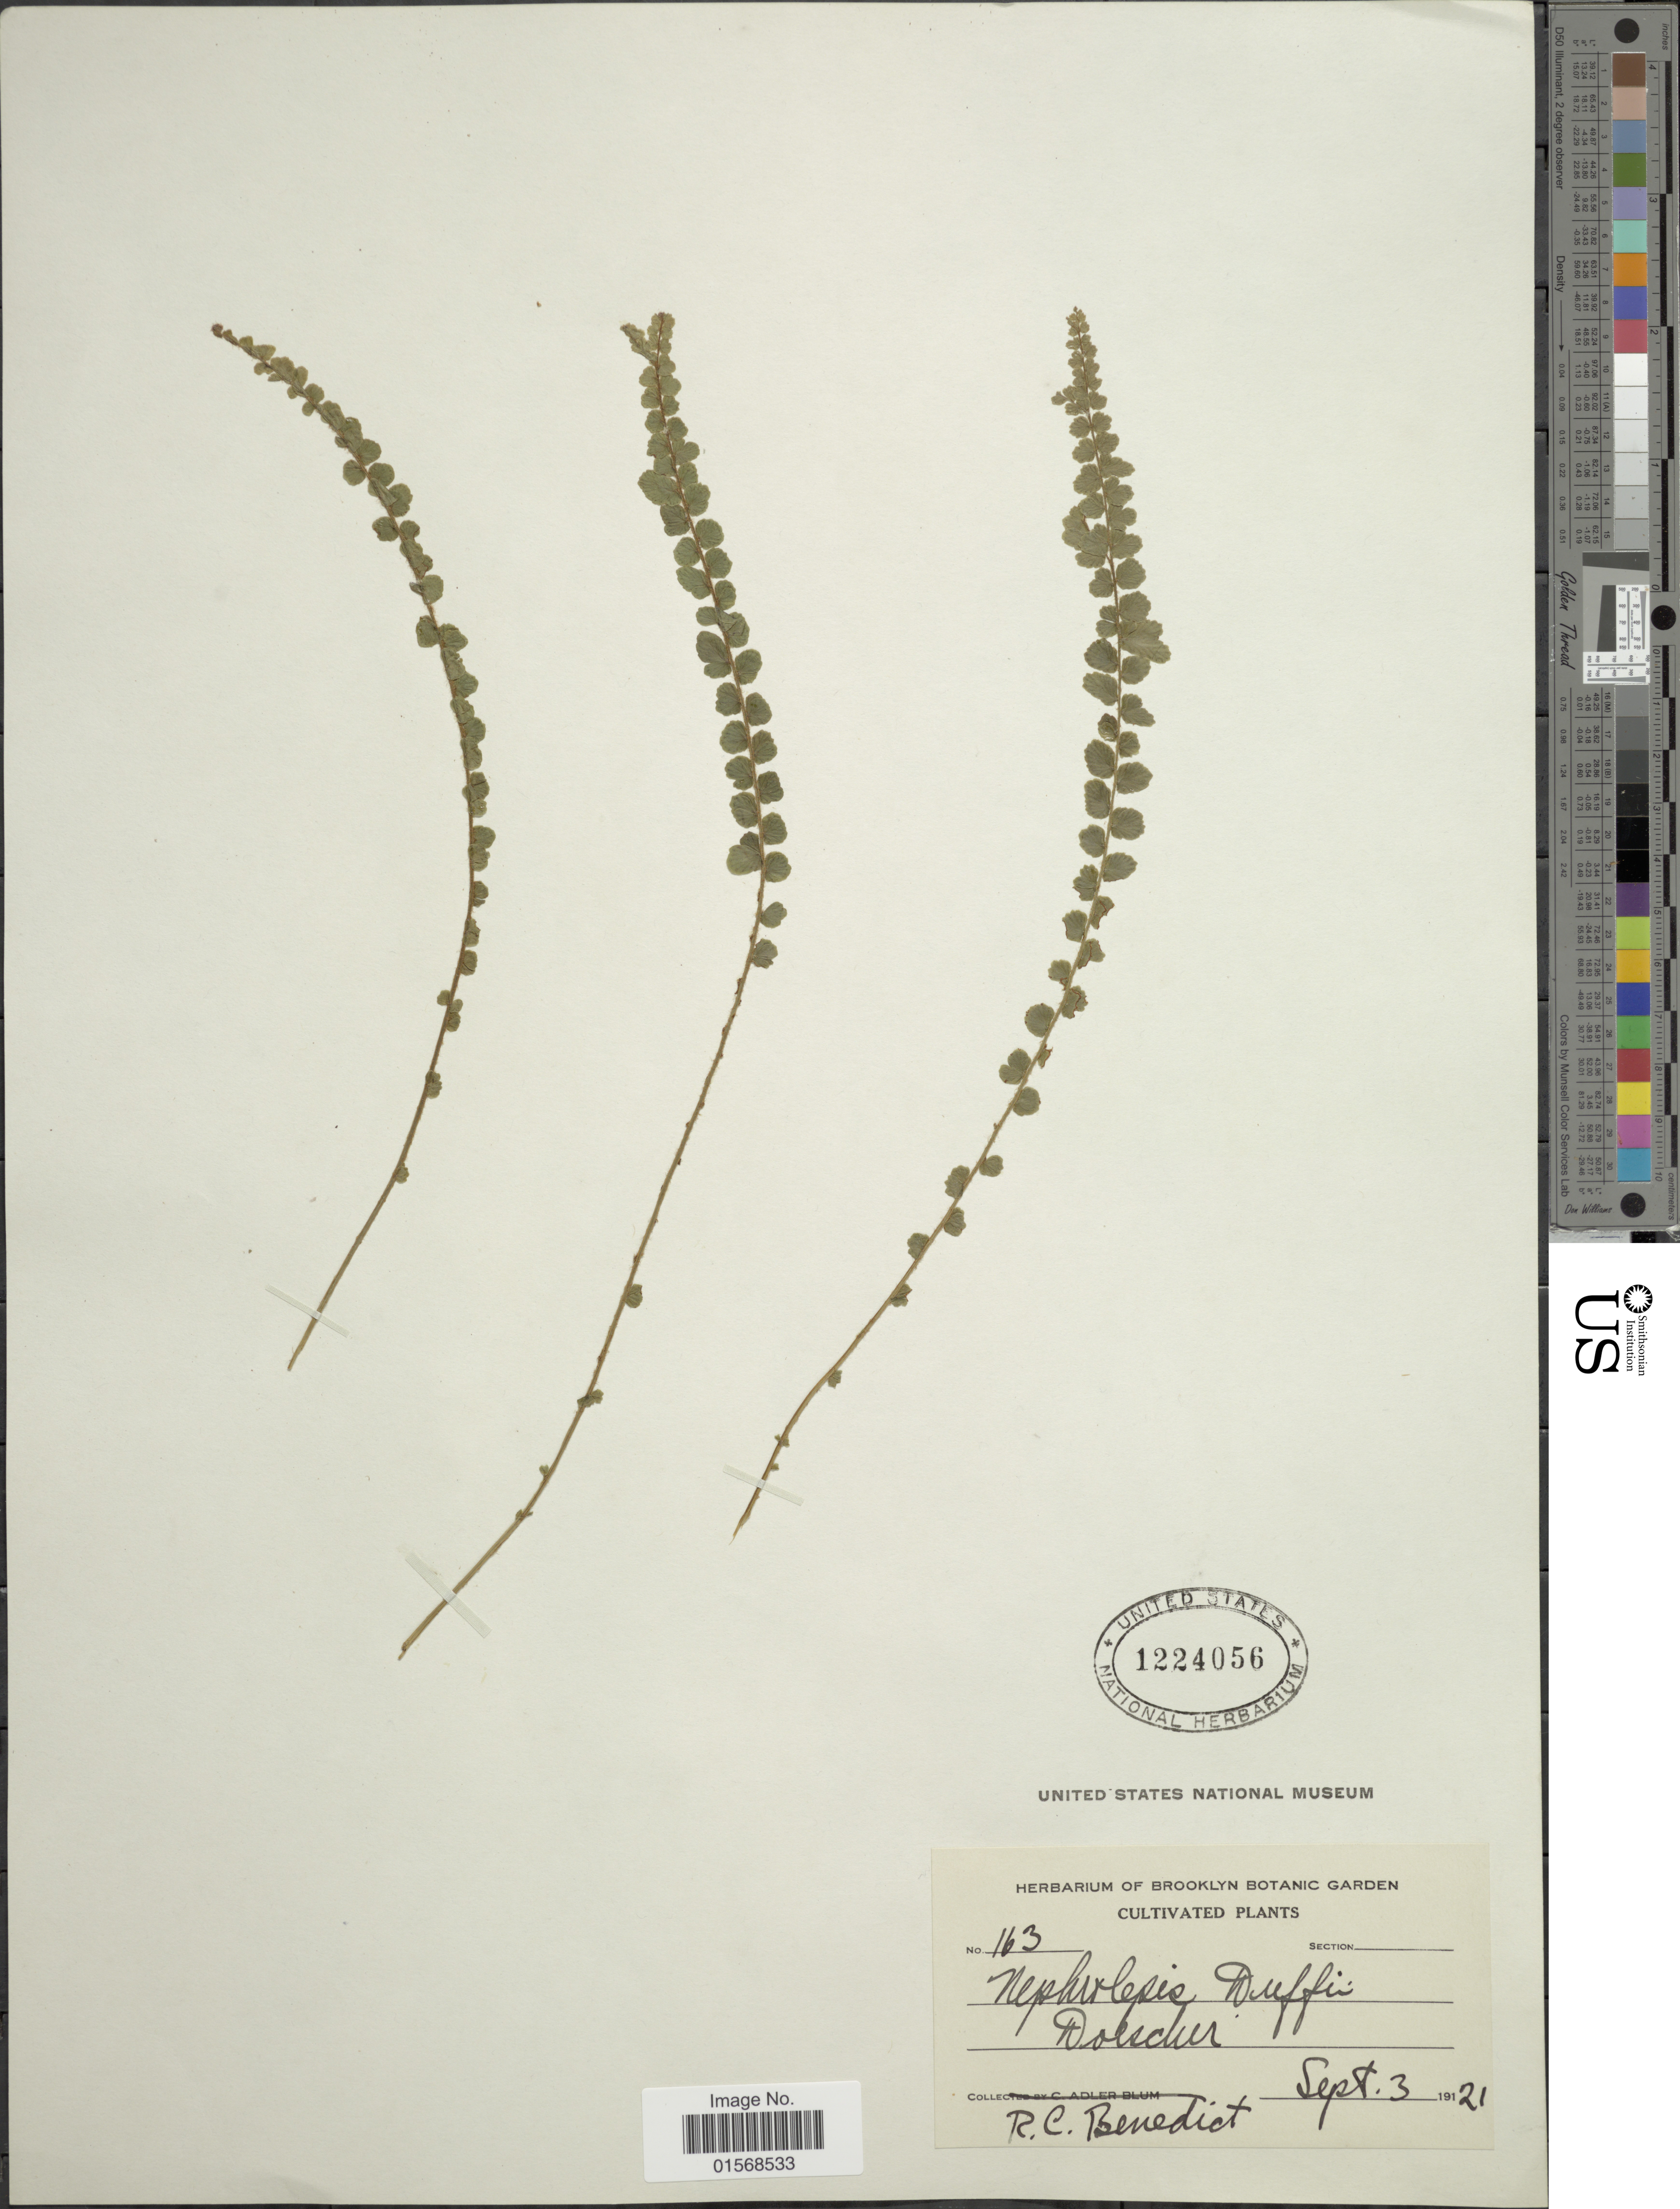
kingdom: Plantae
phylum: Tracheophyta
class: Polypodiopsida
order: Polypodiales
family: Nephrolepidaceae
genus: Nephrolepis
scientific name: Nephrolepis duffii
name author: T. Moore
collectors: R. C. Benedict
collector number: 163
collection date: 1921-09-03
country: United States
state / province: New York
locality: Doescher. [interpreted]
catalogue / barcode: US 1224056